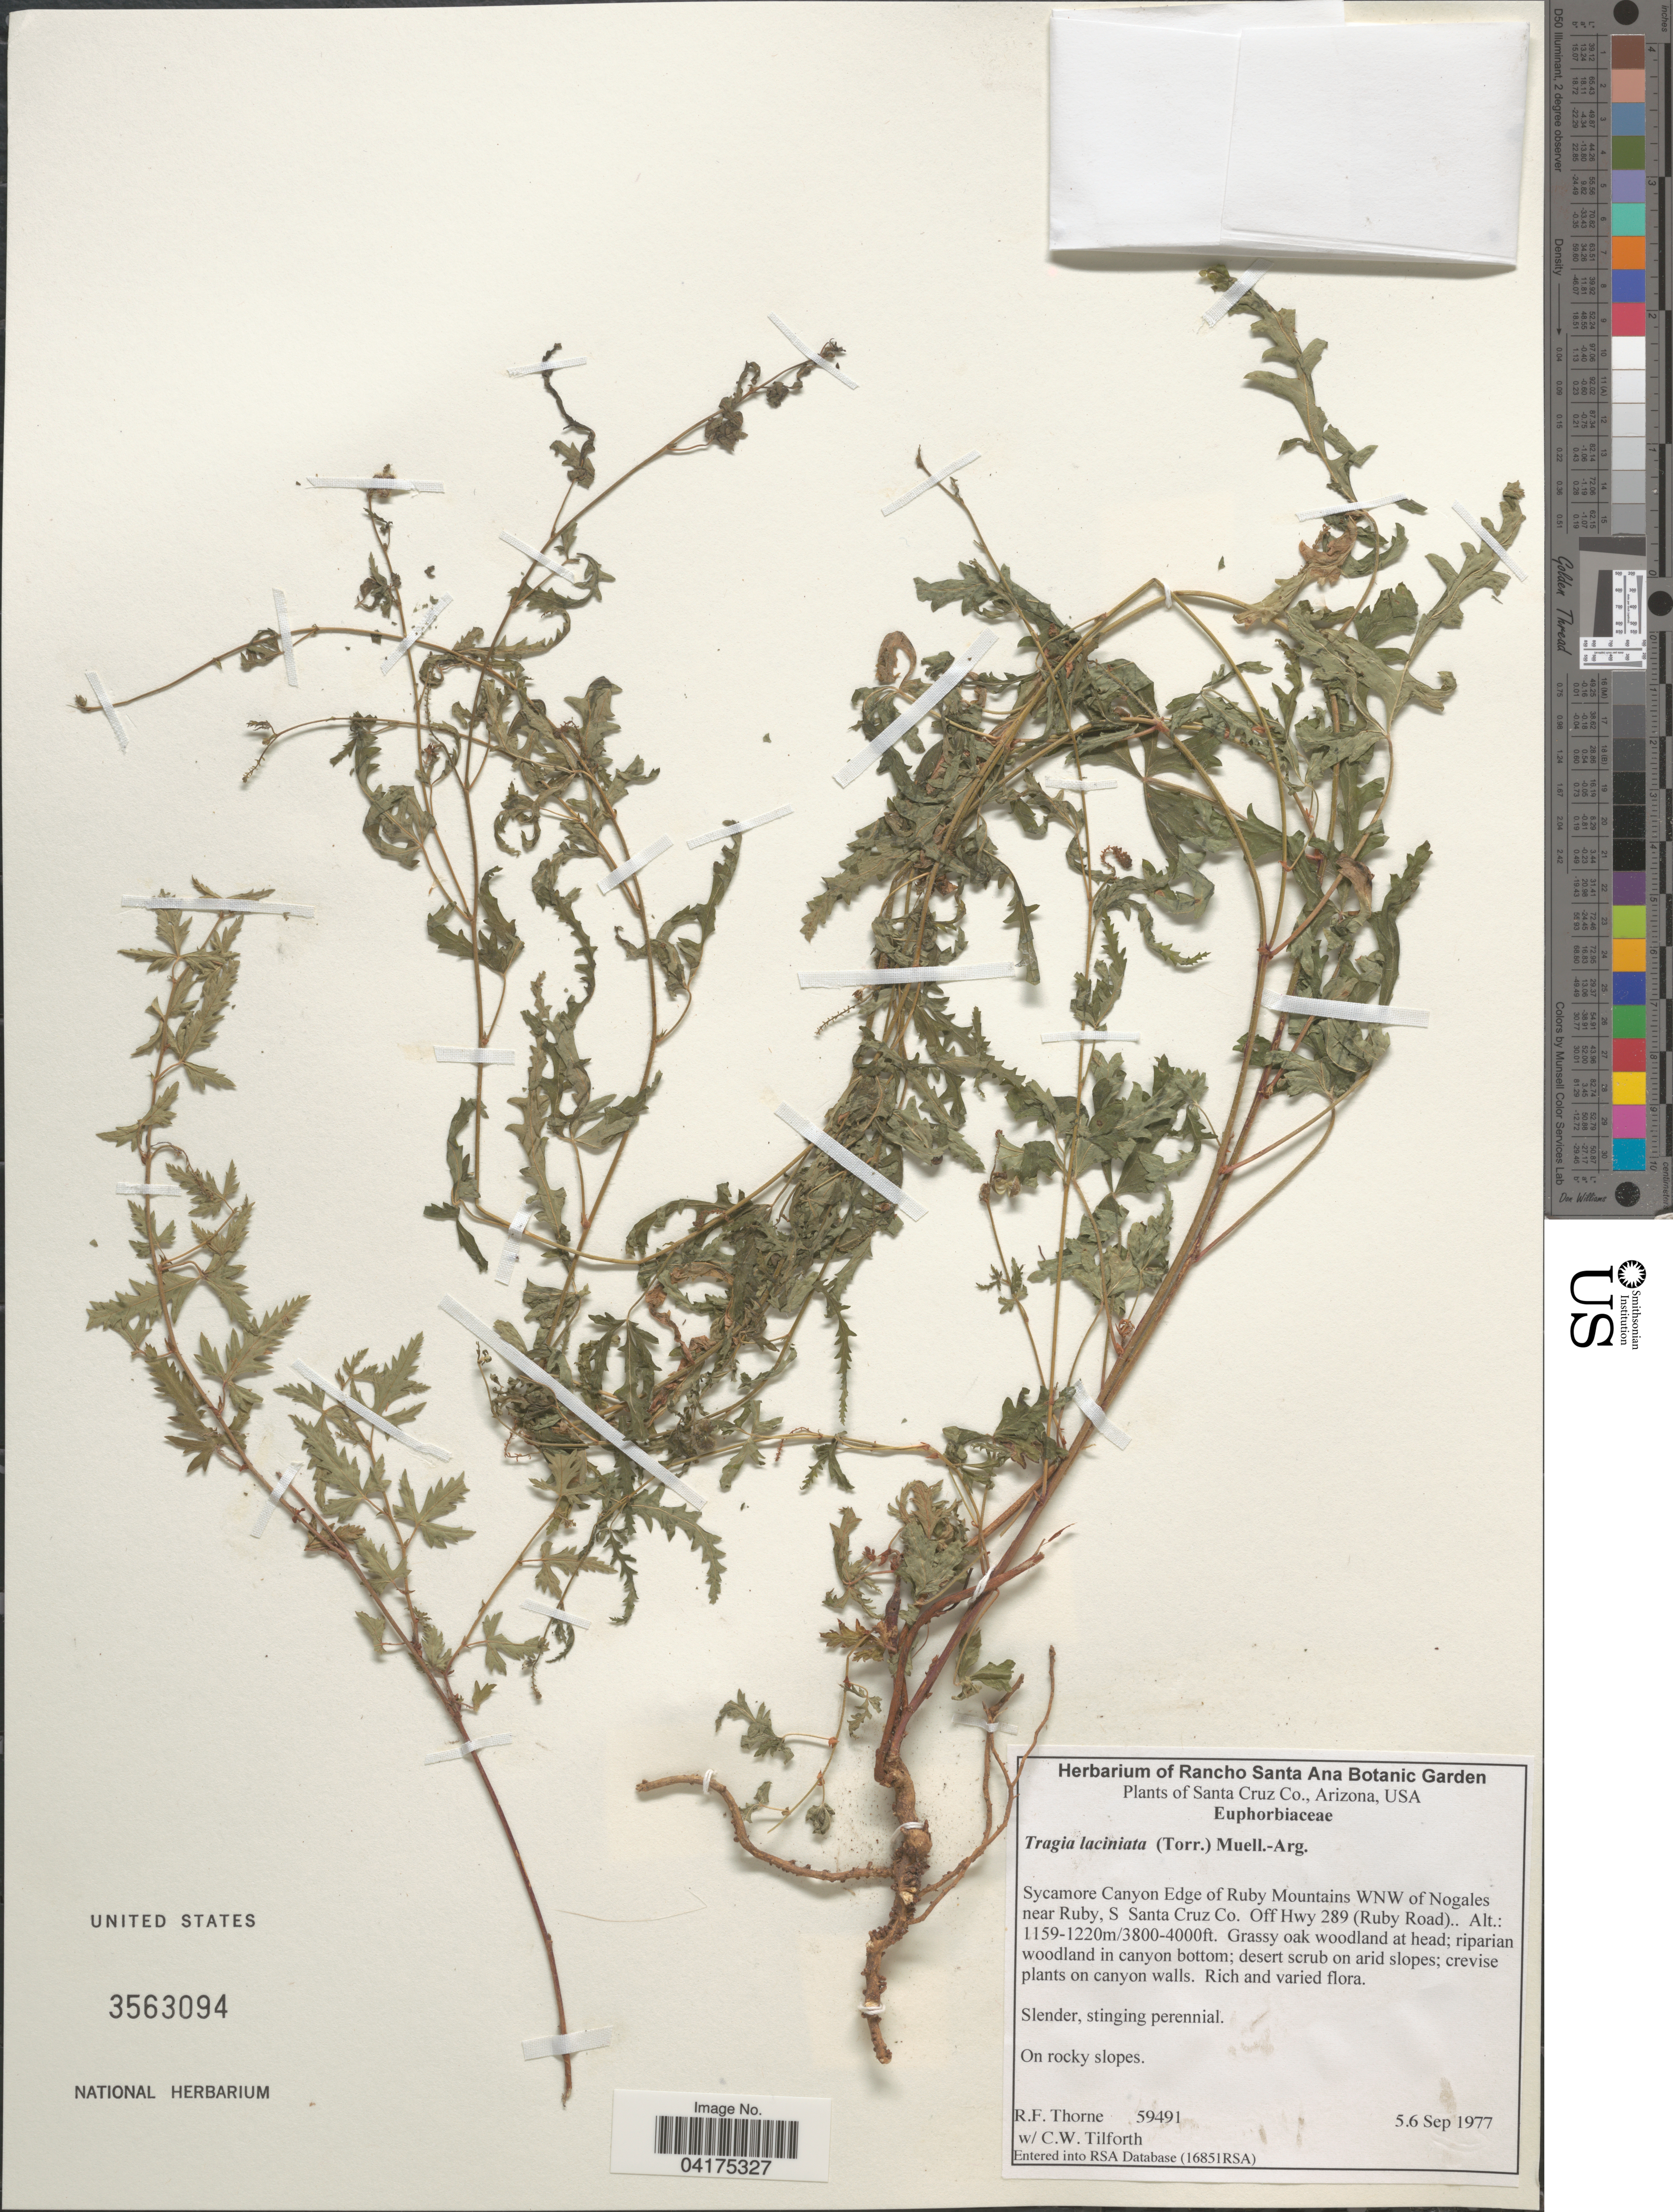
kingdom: Plantae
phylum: Tracheophyta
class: Magnoliopsida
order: Malpighiales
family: Euphorbiaceae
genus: Tragia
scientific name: Tragia laciniata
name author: (Torr.) Müll. Arg.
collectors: R. Thorne & C. Tilforth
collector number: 59491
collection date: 1977-09-05/1977-09-06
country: United States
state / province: Arizona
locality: Santa Cruz Co. Sycamore Canyon Edge of Ruby Mountains WNW of Nogales near Ruby, S Santa Cruz Co. Off Hwy 289 (Ruby Road).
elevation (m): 1159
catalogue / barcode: US 3563094